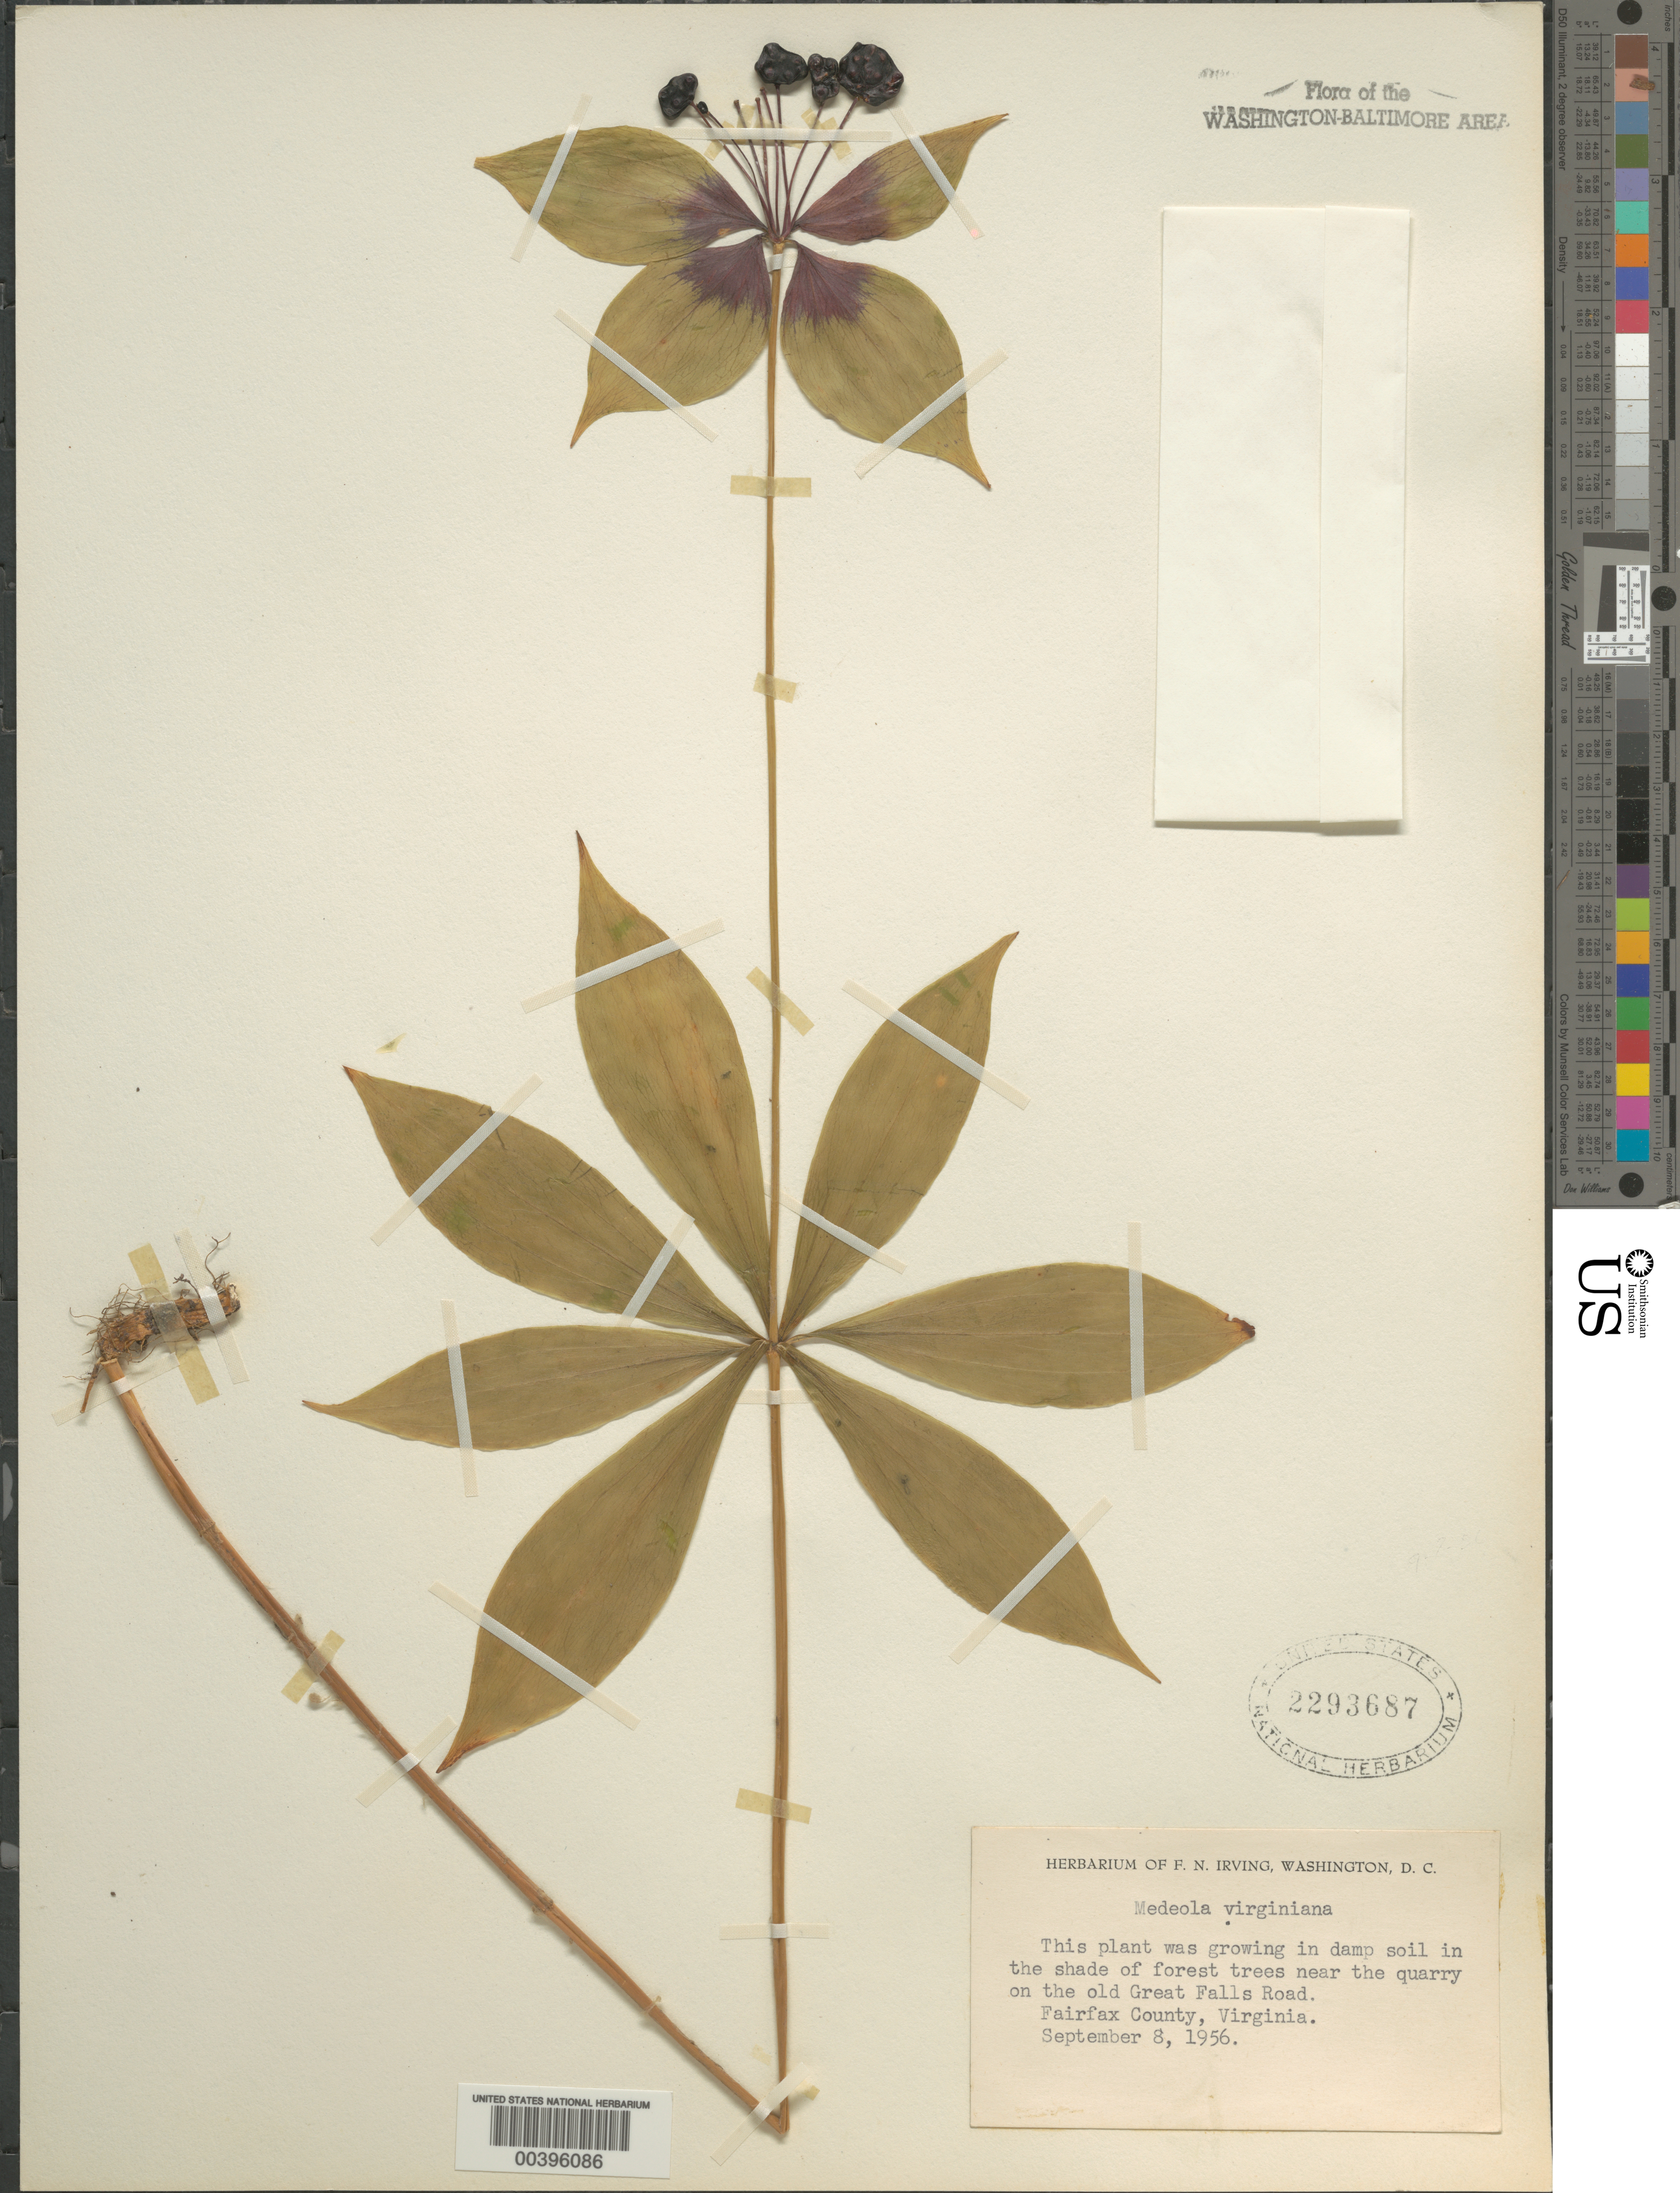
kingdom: Plantae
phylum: Tracheophyta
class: Liliopsida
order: Liliales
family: Liliaceae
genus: Medeola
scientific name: Medeola virginiana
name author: (L.) Desf.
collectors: F. Irving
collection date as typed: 08 Sep 1956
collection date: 1956-09-08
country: United States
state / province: Virginia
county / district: Fairfax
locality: Quarry, Old Great Falls Road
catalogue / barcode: US 2293687